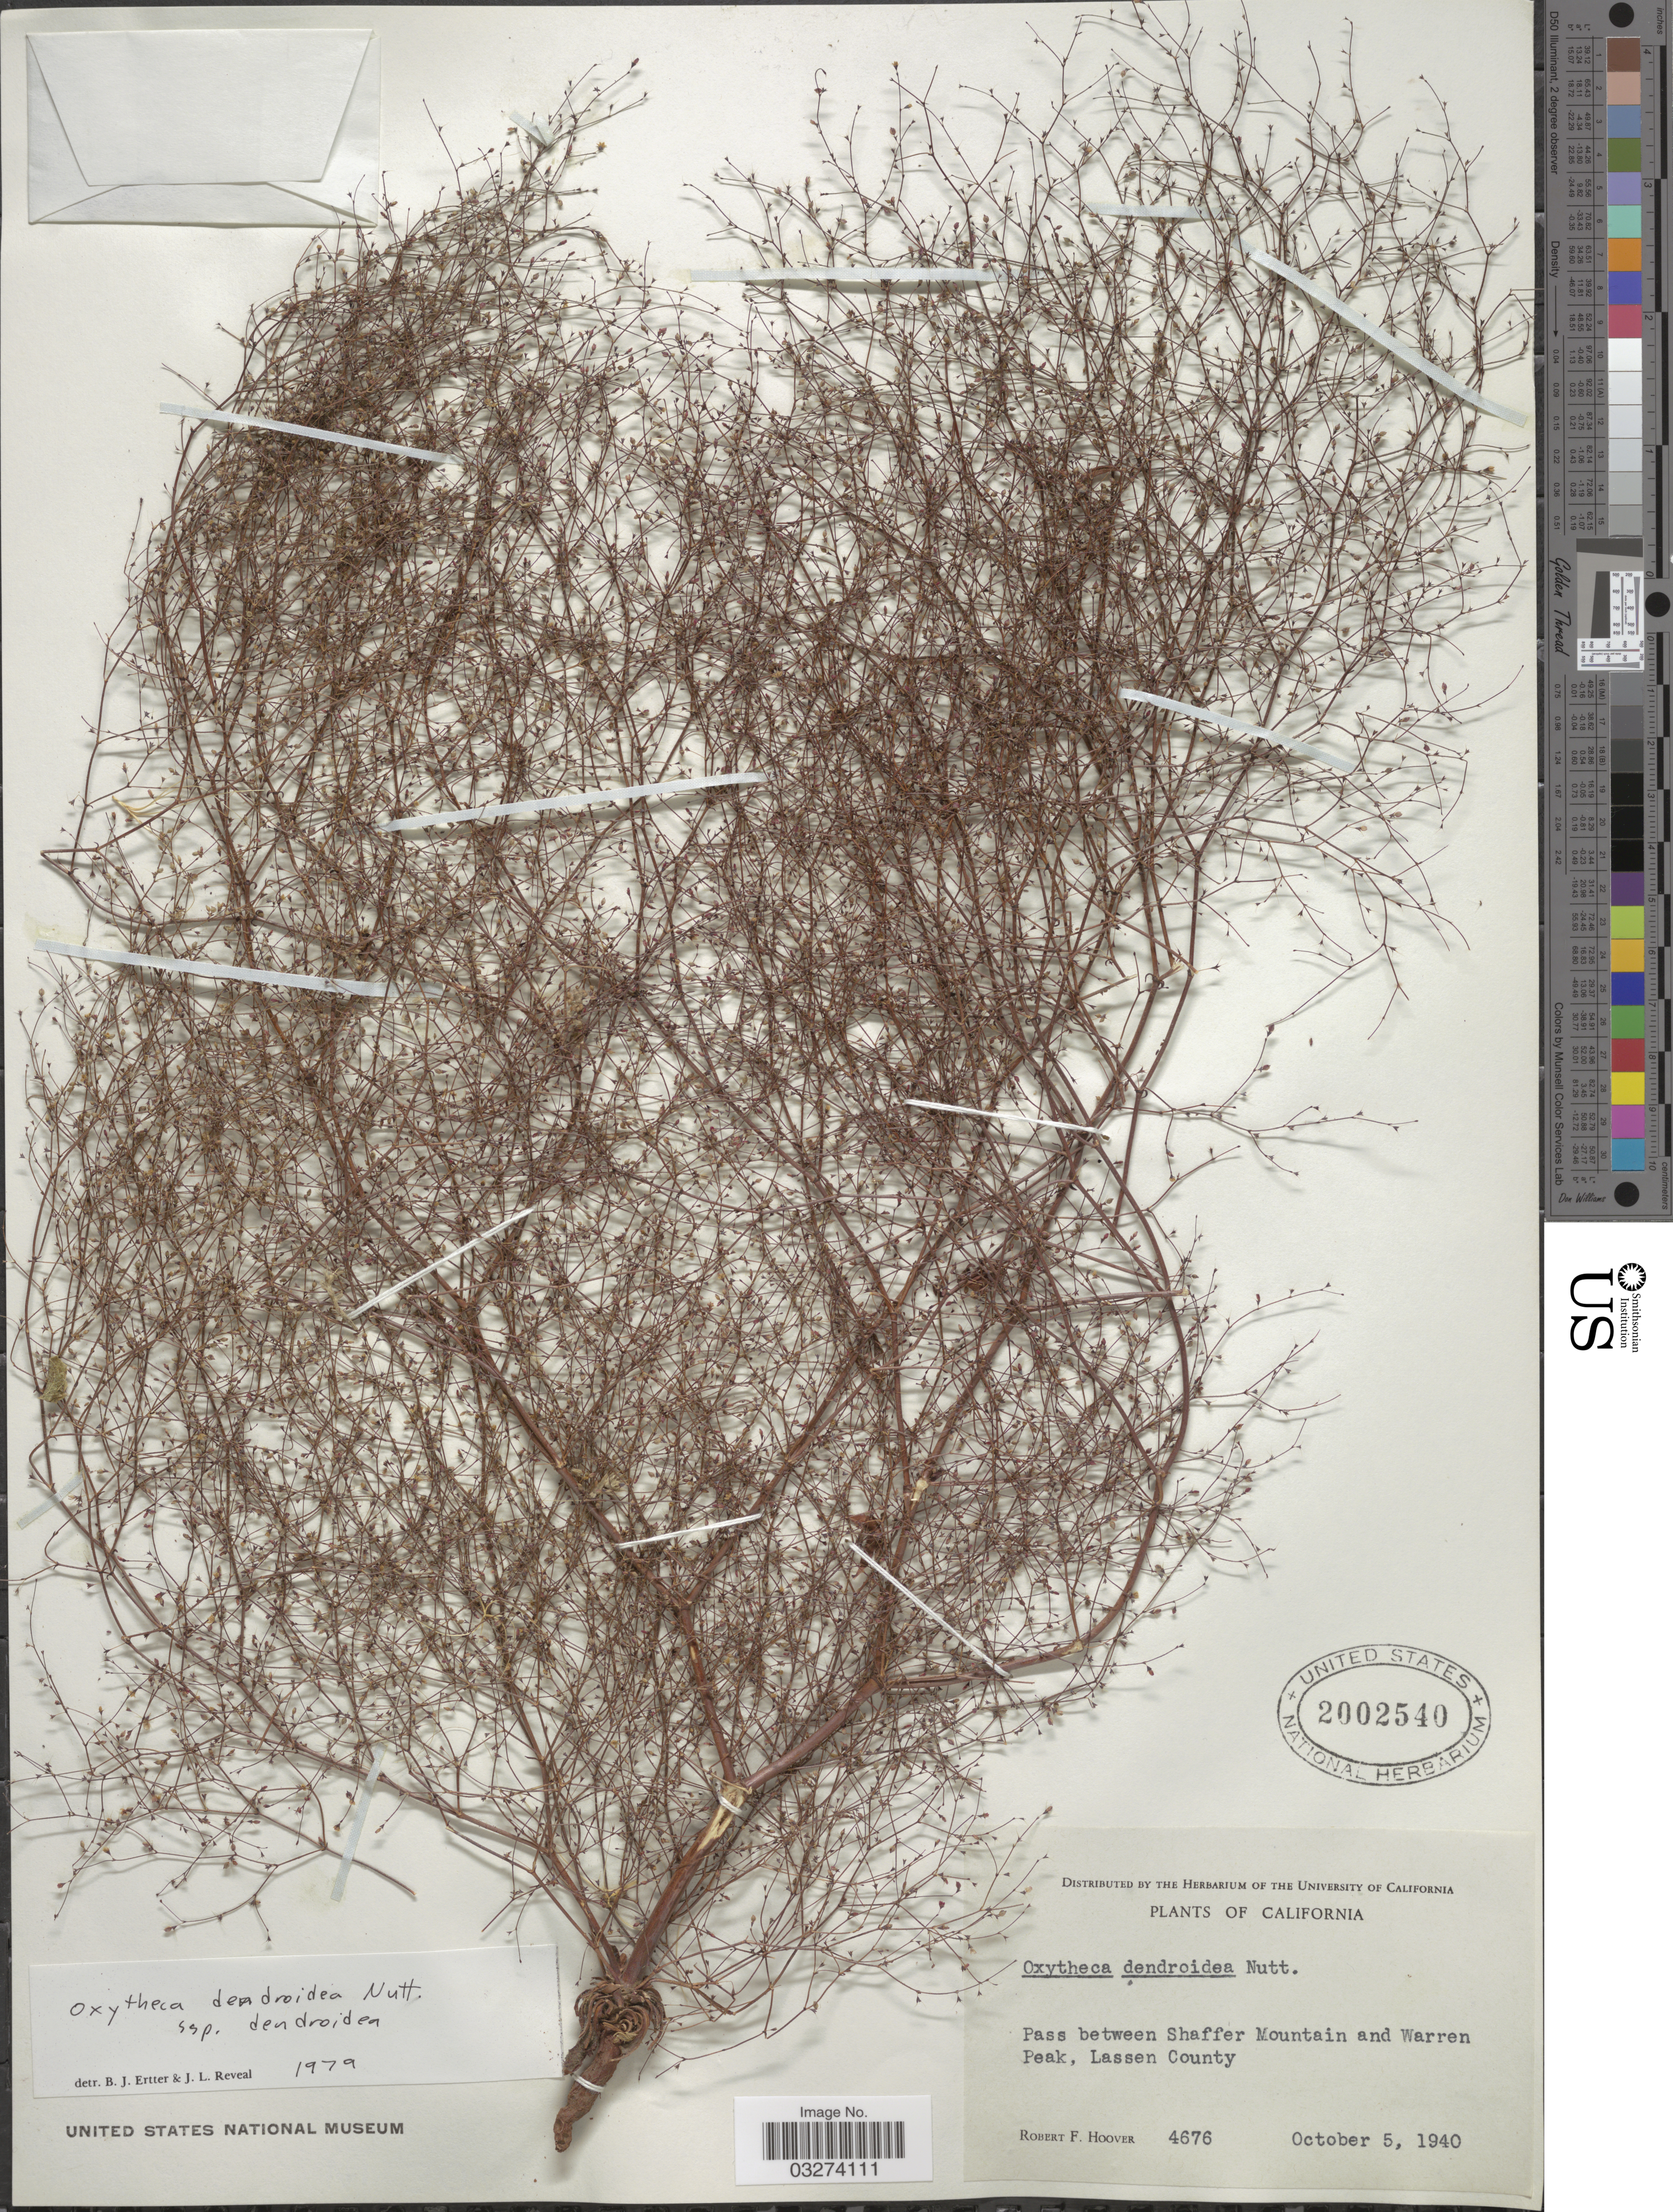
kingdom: Plantae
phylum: Tracheophyta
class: Magnoliopsida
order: Caryophyllales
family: Polygonaceae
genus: Oxytheca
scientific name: Oxytheca dendroidea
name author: Nutt.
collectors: R. F. Hoover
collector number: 4676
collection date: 1940-10-05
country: United States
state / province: California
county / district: Lassen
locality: Pass between Shaffer Mountain and Warren Peak, Lassen County.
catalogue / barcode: US 2002540